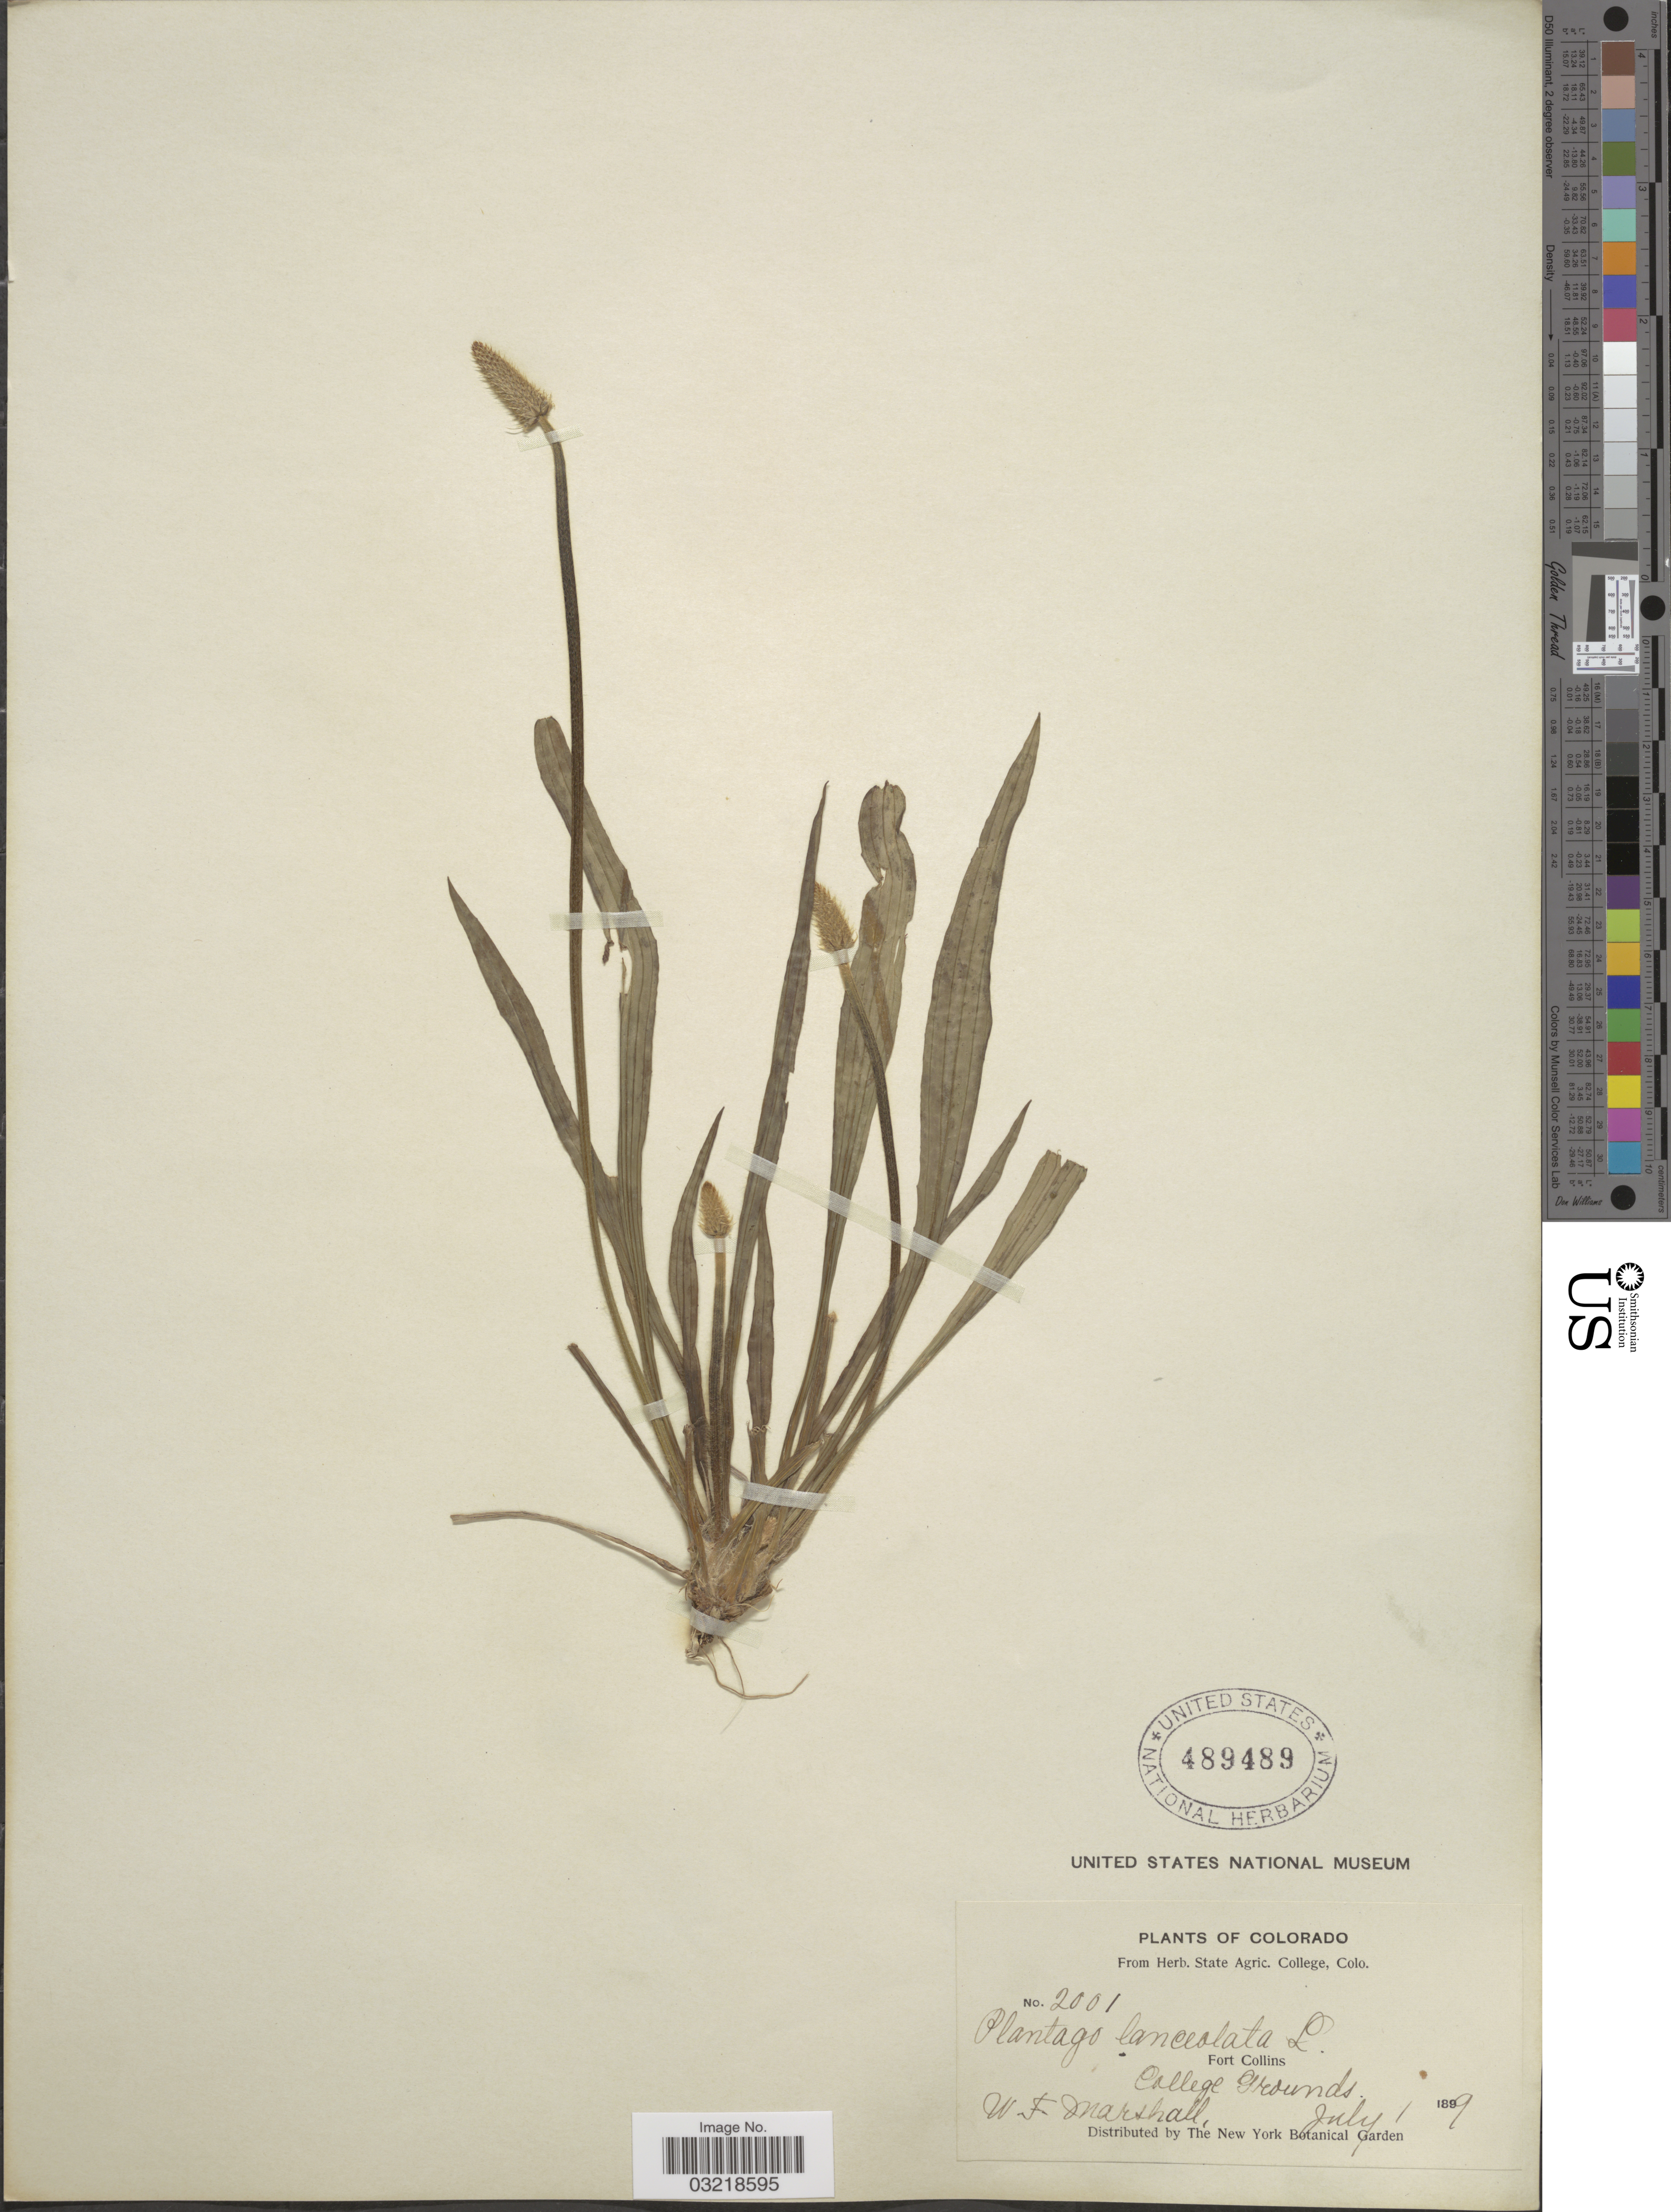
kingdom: Plantae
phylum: Tracheophyta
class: Magnoliopsida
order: Lamiales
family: Plantaginaceae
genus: Plantago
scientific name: Plantago lanceolata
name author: L.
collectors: W. F. Marshall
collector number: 2001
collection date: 1899-07-01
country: United States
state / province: Colorado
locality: Fort Collins. College Grounds.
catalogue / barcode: US 489489